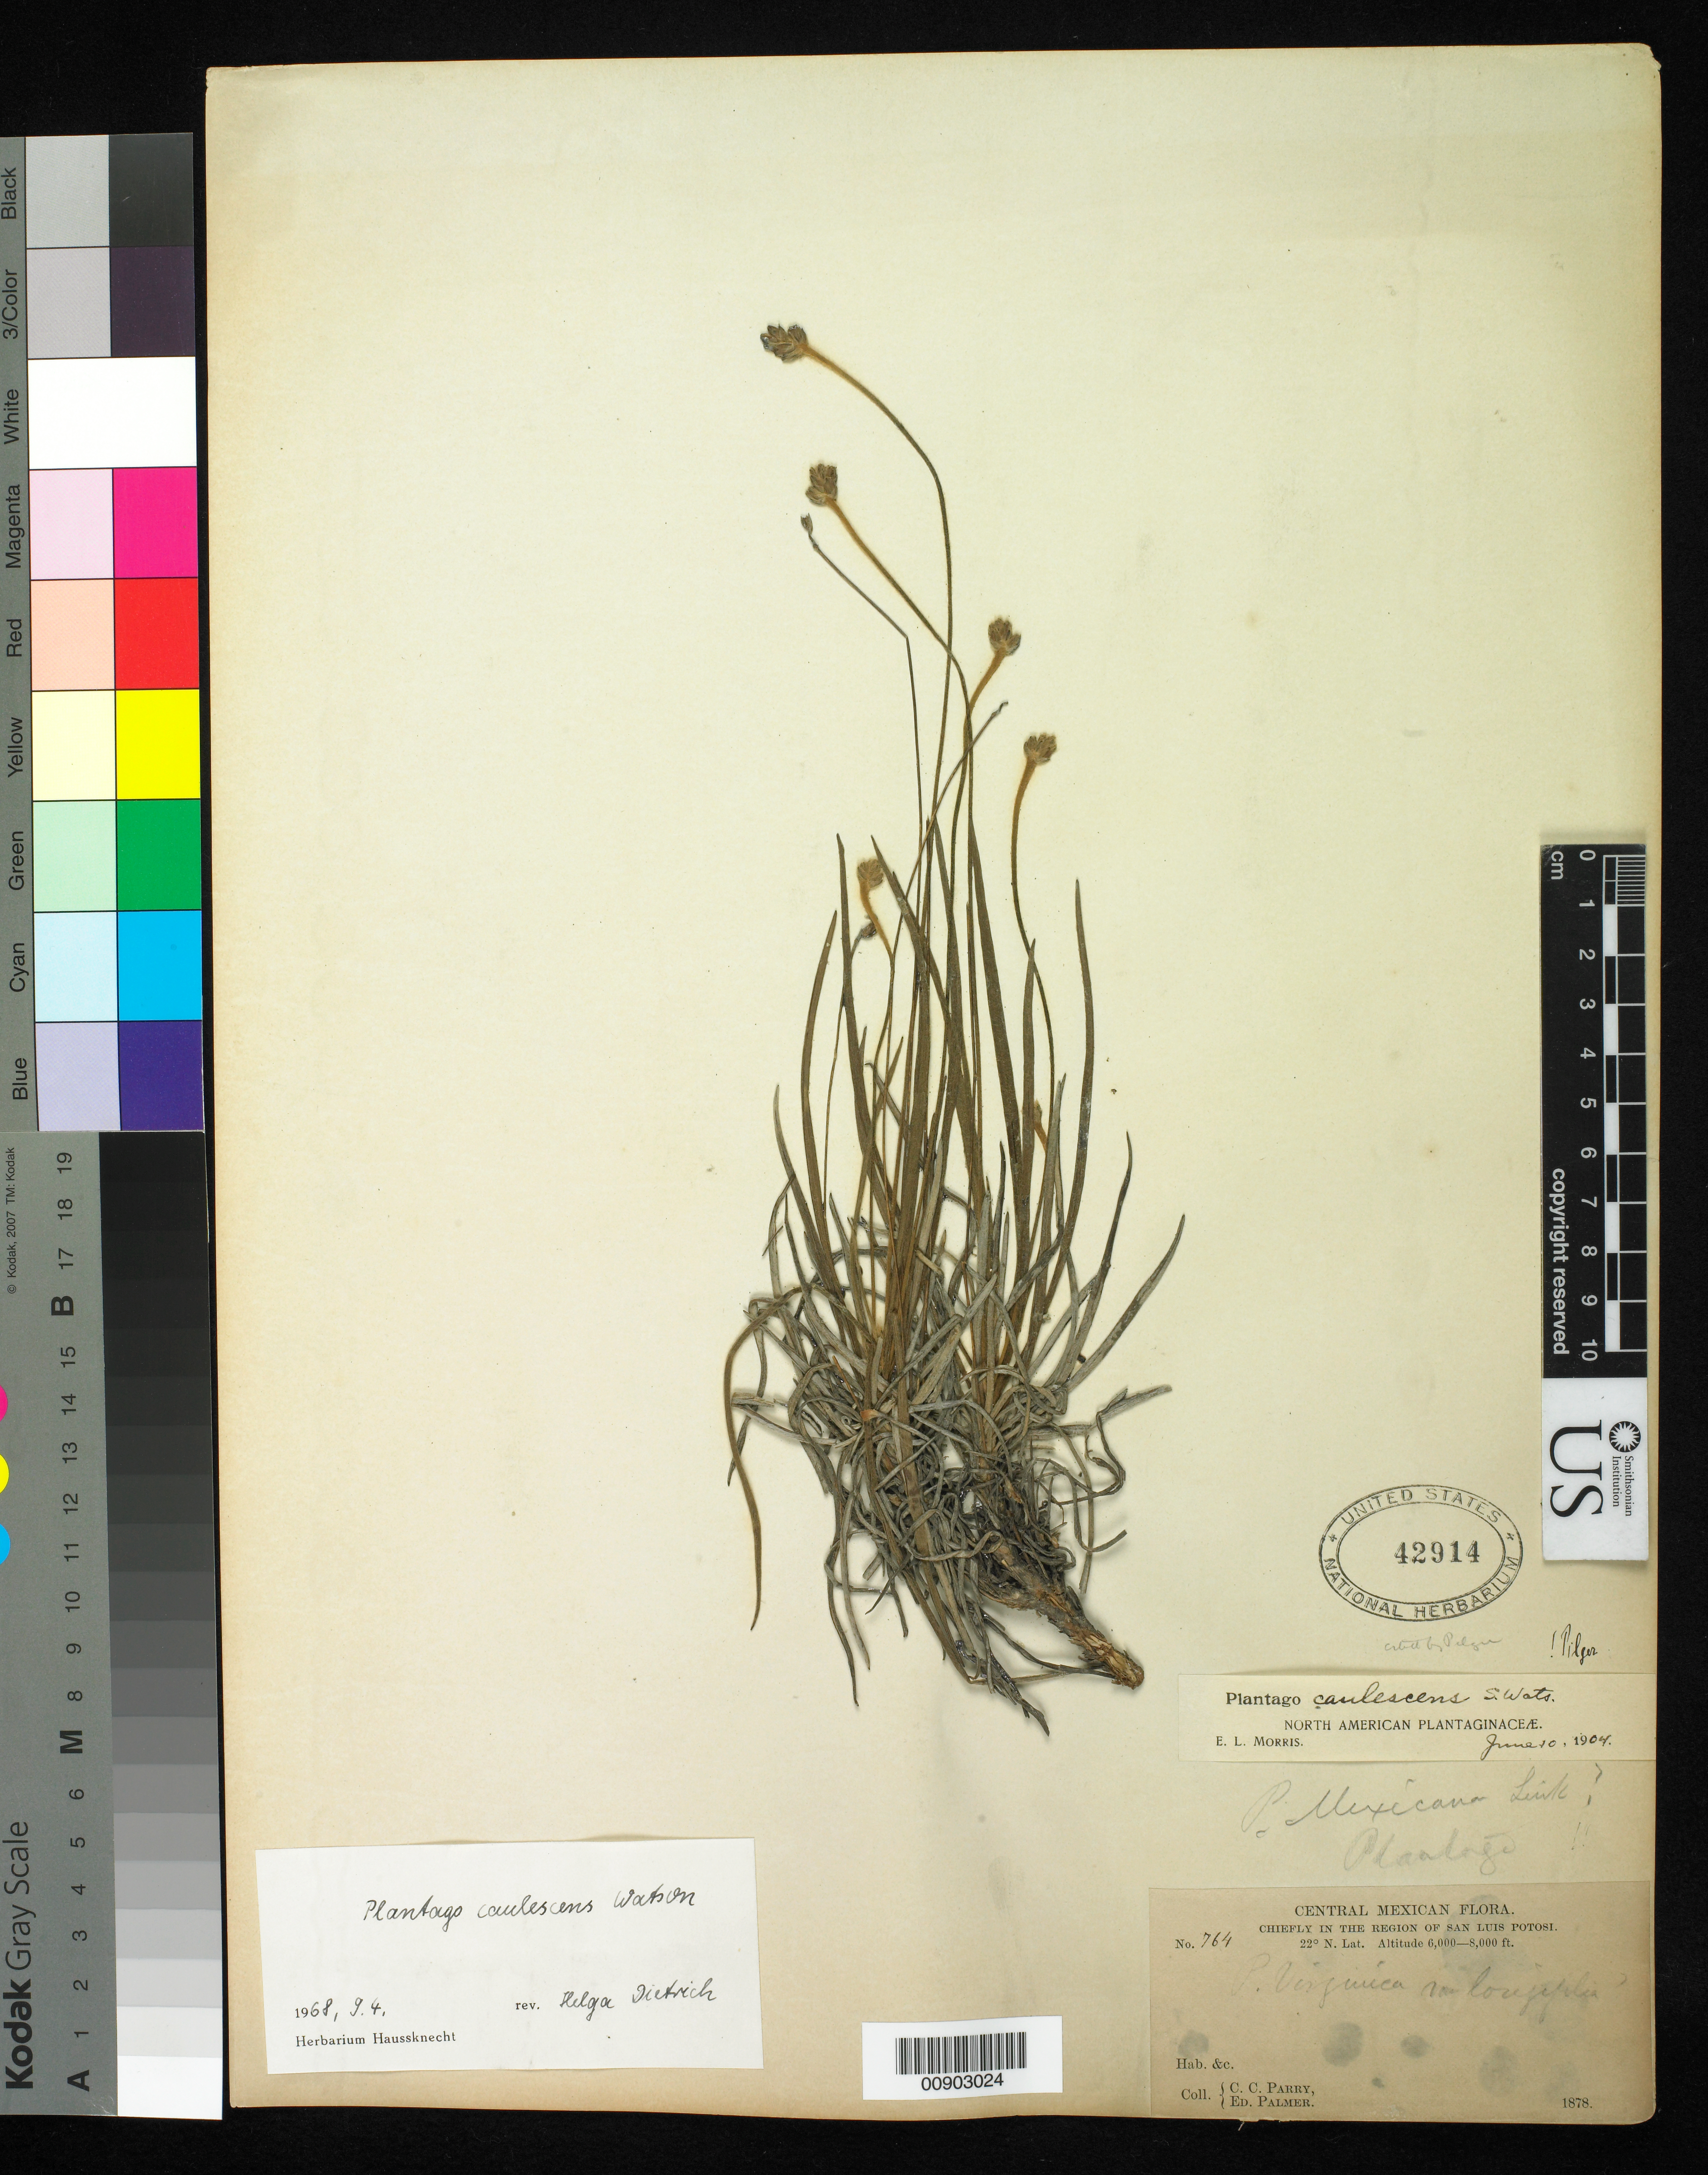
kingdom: Plantae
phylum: Tracheophyta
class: Magnoliopsida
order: Lamiales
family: Plantaginaceae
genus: Plantago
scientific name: Plantago sericea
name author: Ruiz & Pav.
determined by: Shipunov, Alexey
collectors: C. C. Parry & E. Palmer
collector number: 764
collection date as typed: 1878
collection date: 1878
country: Mexico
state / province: San Luis Potosí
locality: Chiefly in the region of San Luis Potosí.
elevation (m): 1829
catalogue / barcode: US 42914